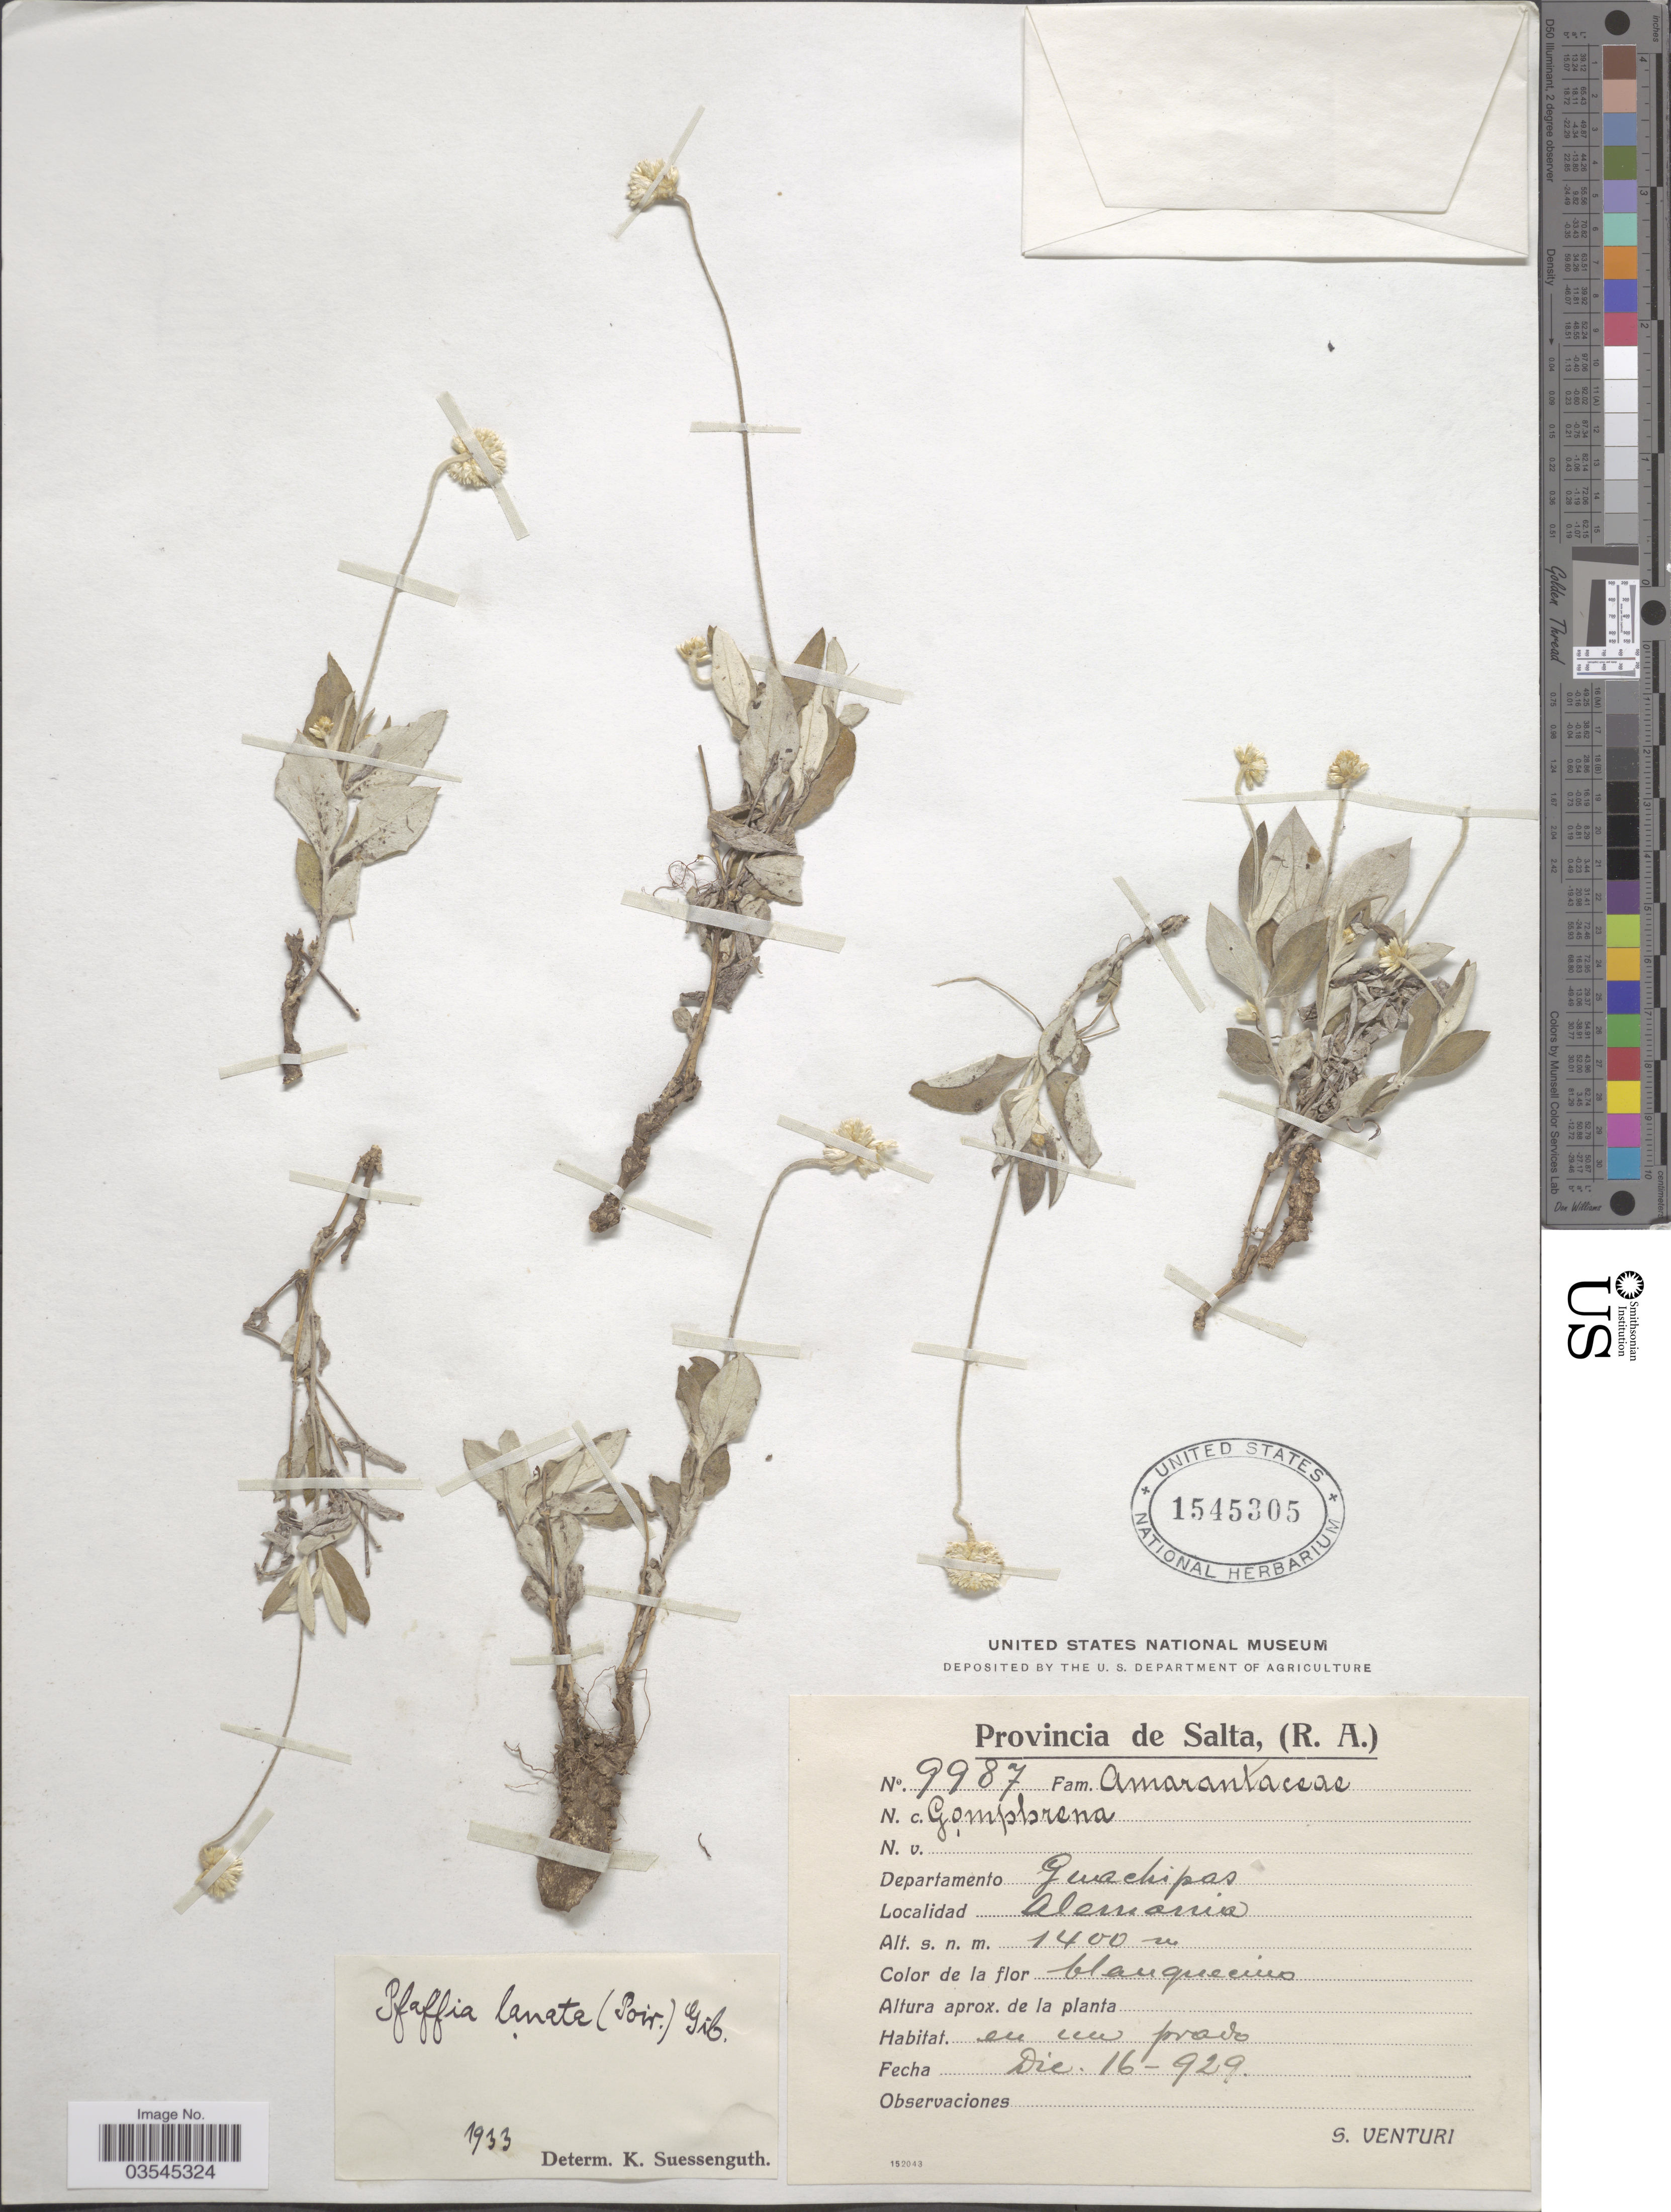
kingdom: Plantae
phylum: Tracheophyta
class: Magnoliopsida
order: Caryophyllales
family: Amaranthaceae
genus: Pfaffia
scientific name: Pfaffia gnaphaloides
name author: (L. f.) Mart.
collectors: S. Venturi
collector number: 9987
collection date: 1929-12-16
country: Argentina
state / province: Salta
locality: Departamento Guachipas. Alemania.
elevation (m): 1400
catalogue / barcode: US 1545305